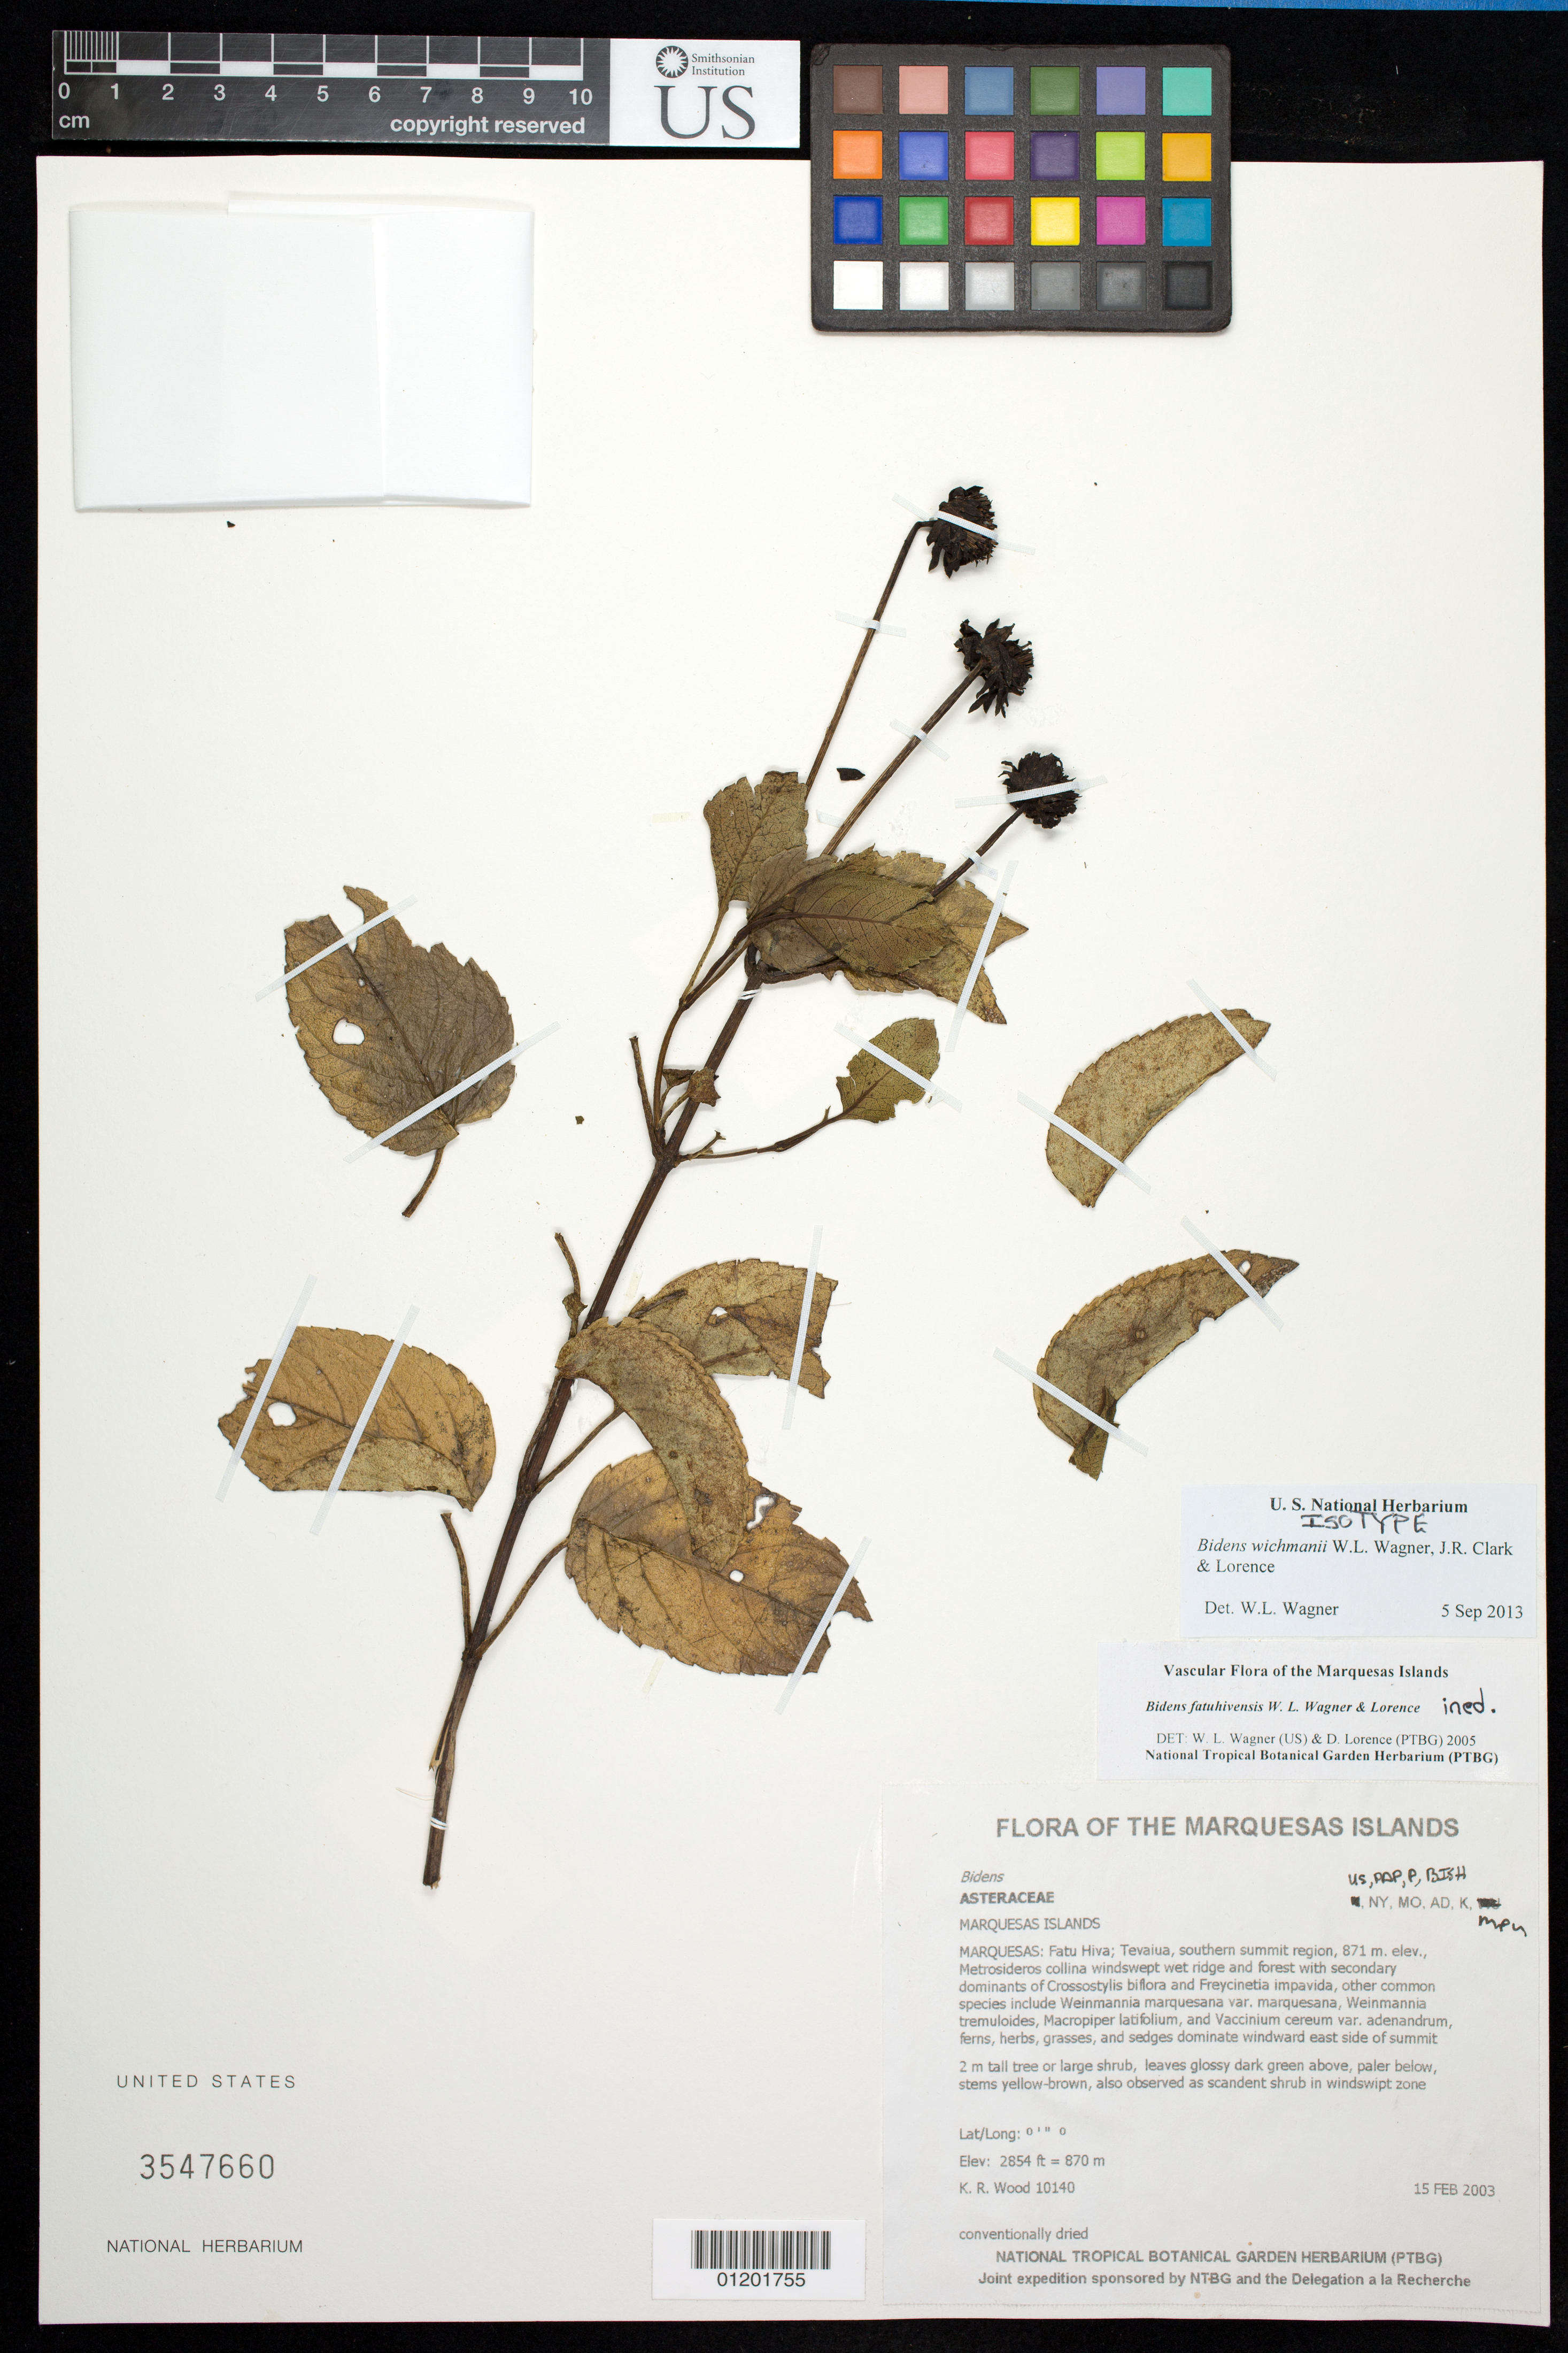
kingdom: Plantae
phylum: Tracheophyta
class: Magnoliopsida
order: Asterales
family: Asteraceae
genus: Bidens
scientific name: Bidens wichmanii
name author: W.L. Wagner et al.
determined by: Wagner, W. L., (BOT), Smithsonian Institution - National Museum of Natural History (UNITED STATES)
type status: Isotype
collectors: K. R. Wood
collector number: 10140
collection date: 2003-02-15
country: French Polynesia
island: Fatu Hiva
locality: Fatu Hiva; Tevaiua, southern summit region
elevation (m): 870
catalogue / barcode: US 3547660